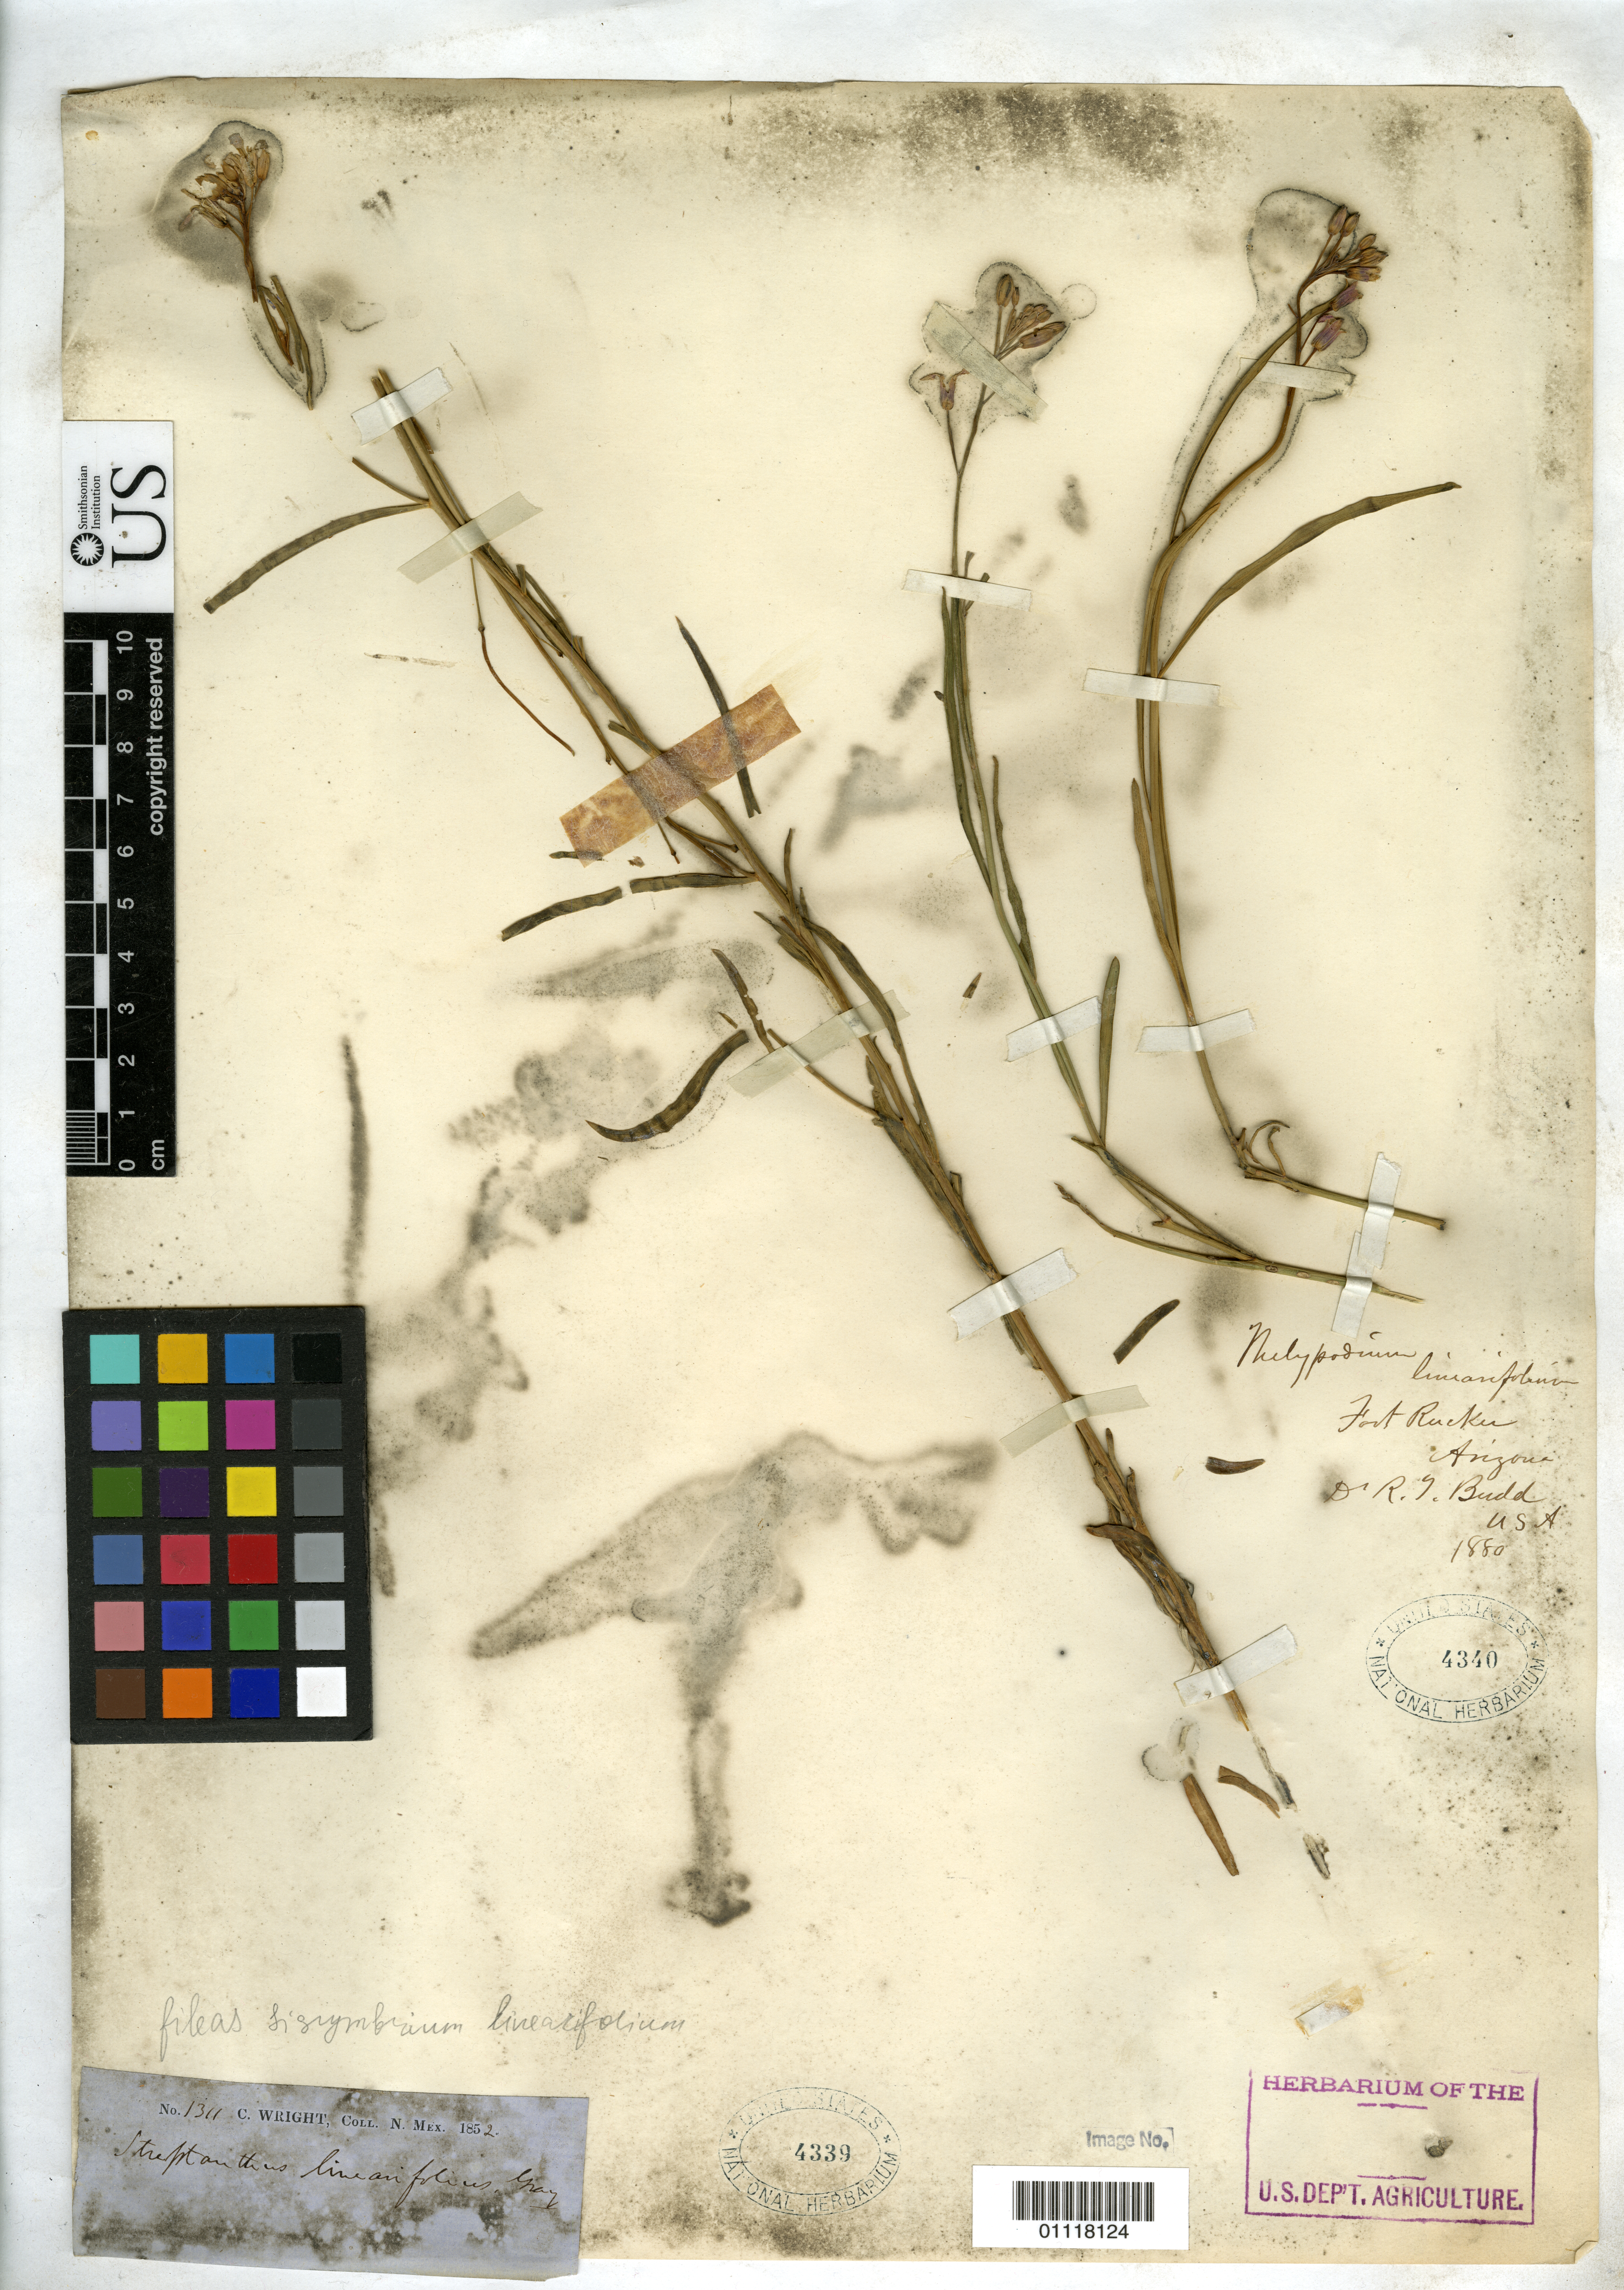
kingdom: Plantae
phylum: Tracheophyta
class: Magnoliopsida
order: Brassicales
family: Brassicaceae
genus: Sisymbrium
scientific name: Sisymbrium linearifolium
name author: (A. Gray) Payson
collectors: C. Wright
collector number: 1311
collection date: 1852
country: United States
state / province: New Mexico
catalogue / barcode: US 4339